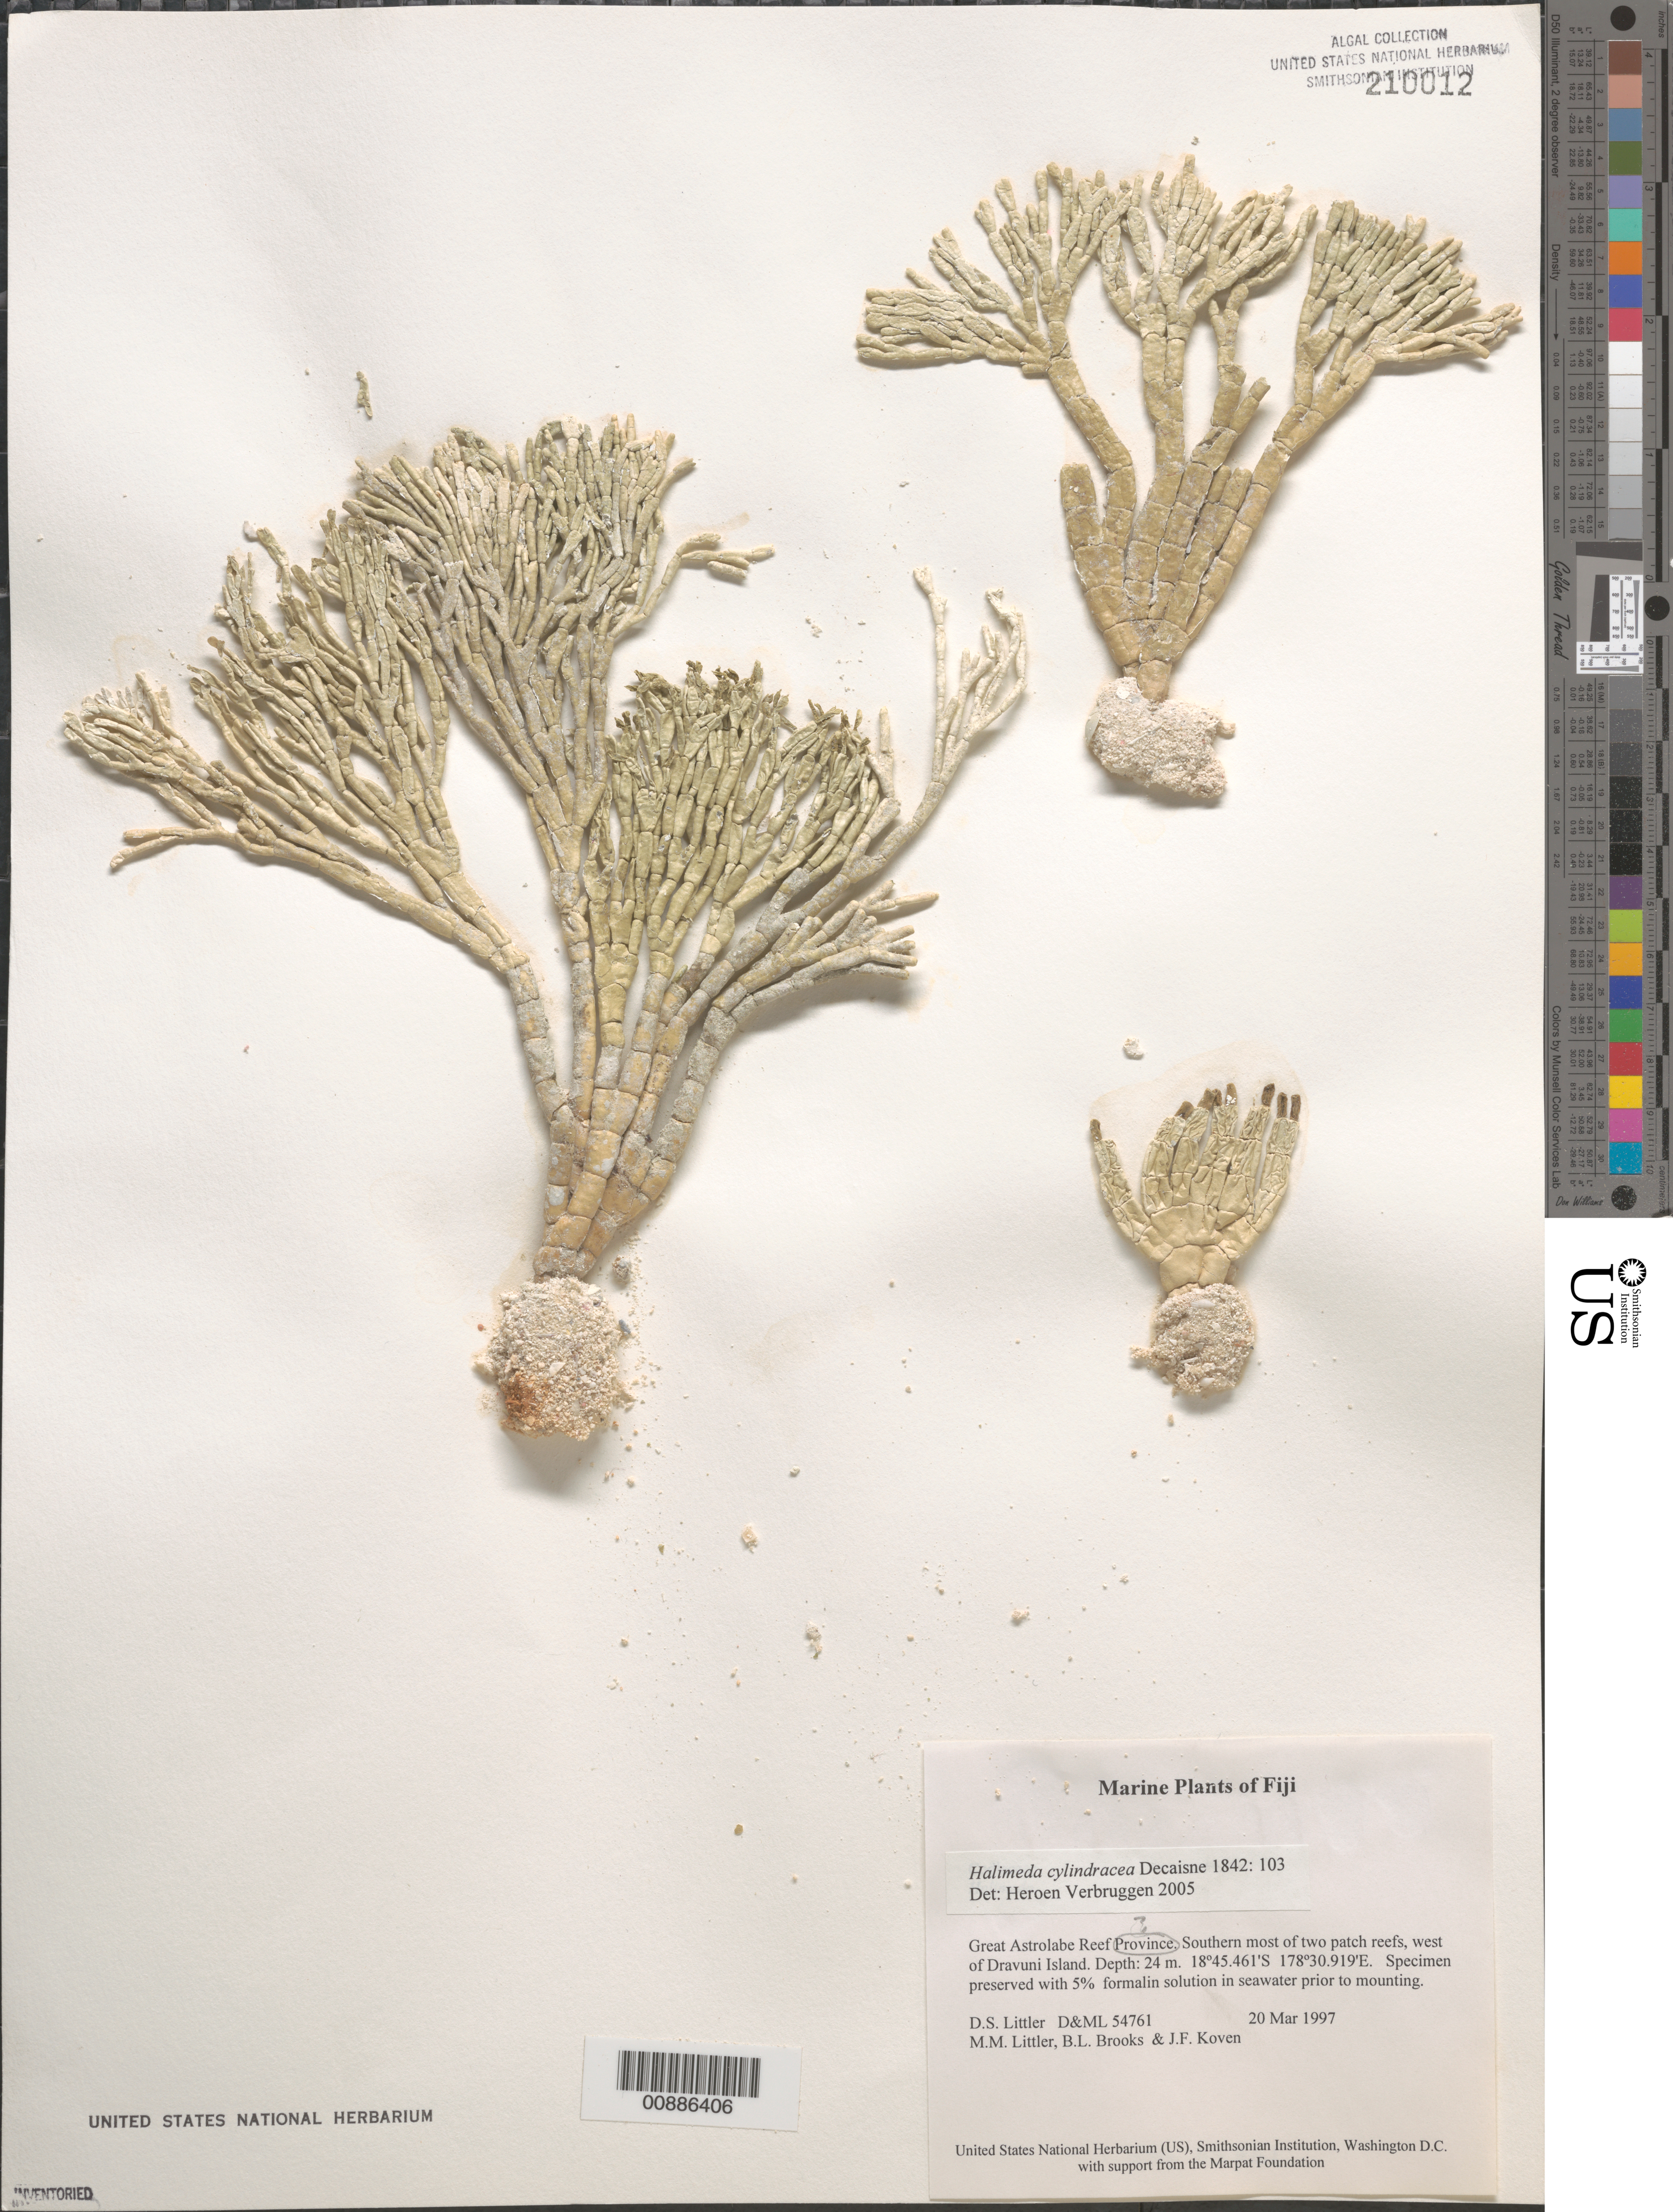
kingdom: Plantae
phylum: Chlorophyta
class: Ulvophyceae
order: Bryopsidales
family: Halimedaceae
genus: Halimeda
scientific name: Halimeda cylindracea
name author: Decne.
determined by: Verbruggen, H.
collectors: D. S. Littler, M. M. Littler, B. Brooks & J. Koven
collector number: D&ML 54761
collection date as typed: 20 Mar 1997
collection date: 1997-03-20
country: Fiji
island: Great Astrolabe Reef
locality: Great Astrolabe Reef, west of Dravuni Island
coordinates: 18 45.461'S, 178 30.919'E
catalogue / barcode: US 210012